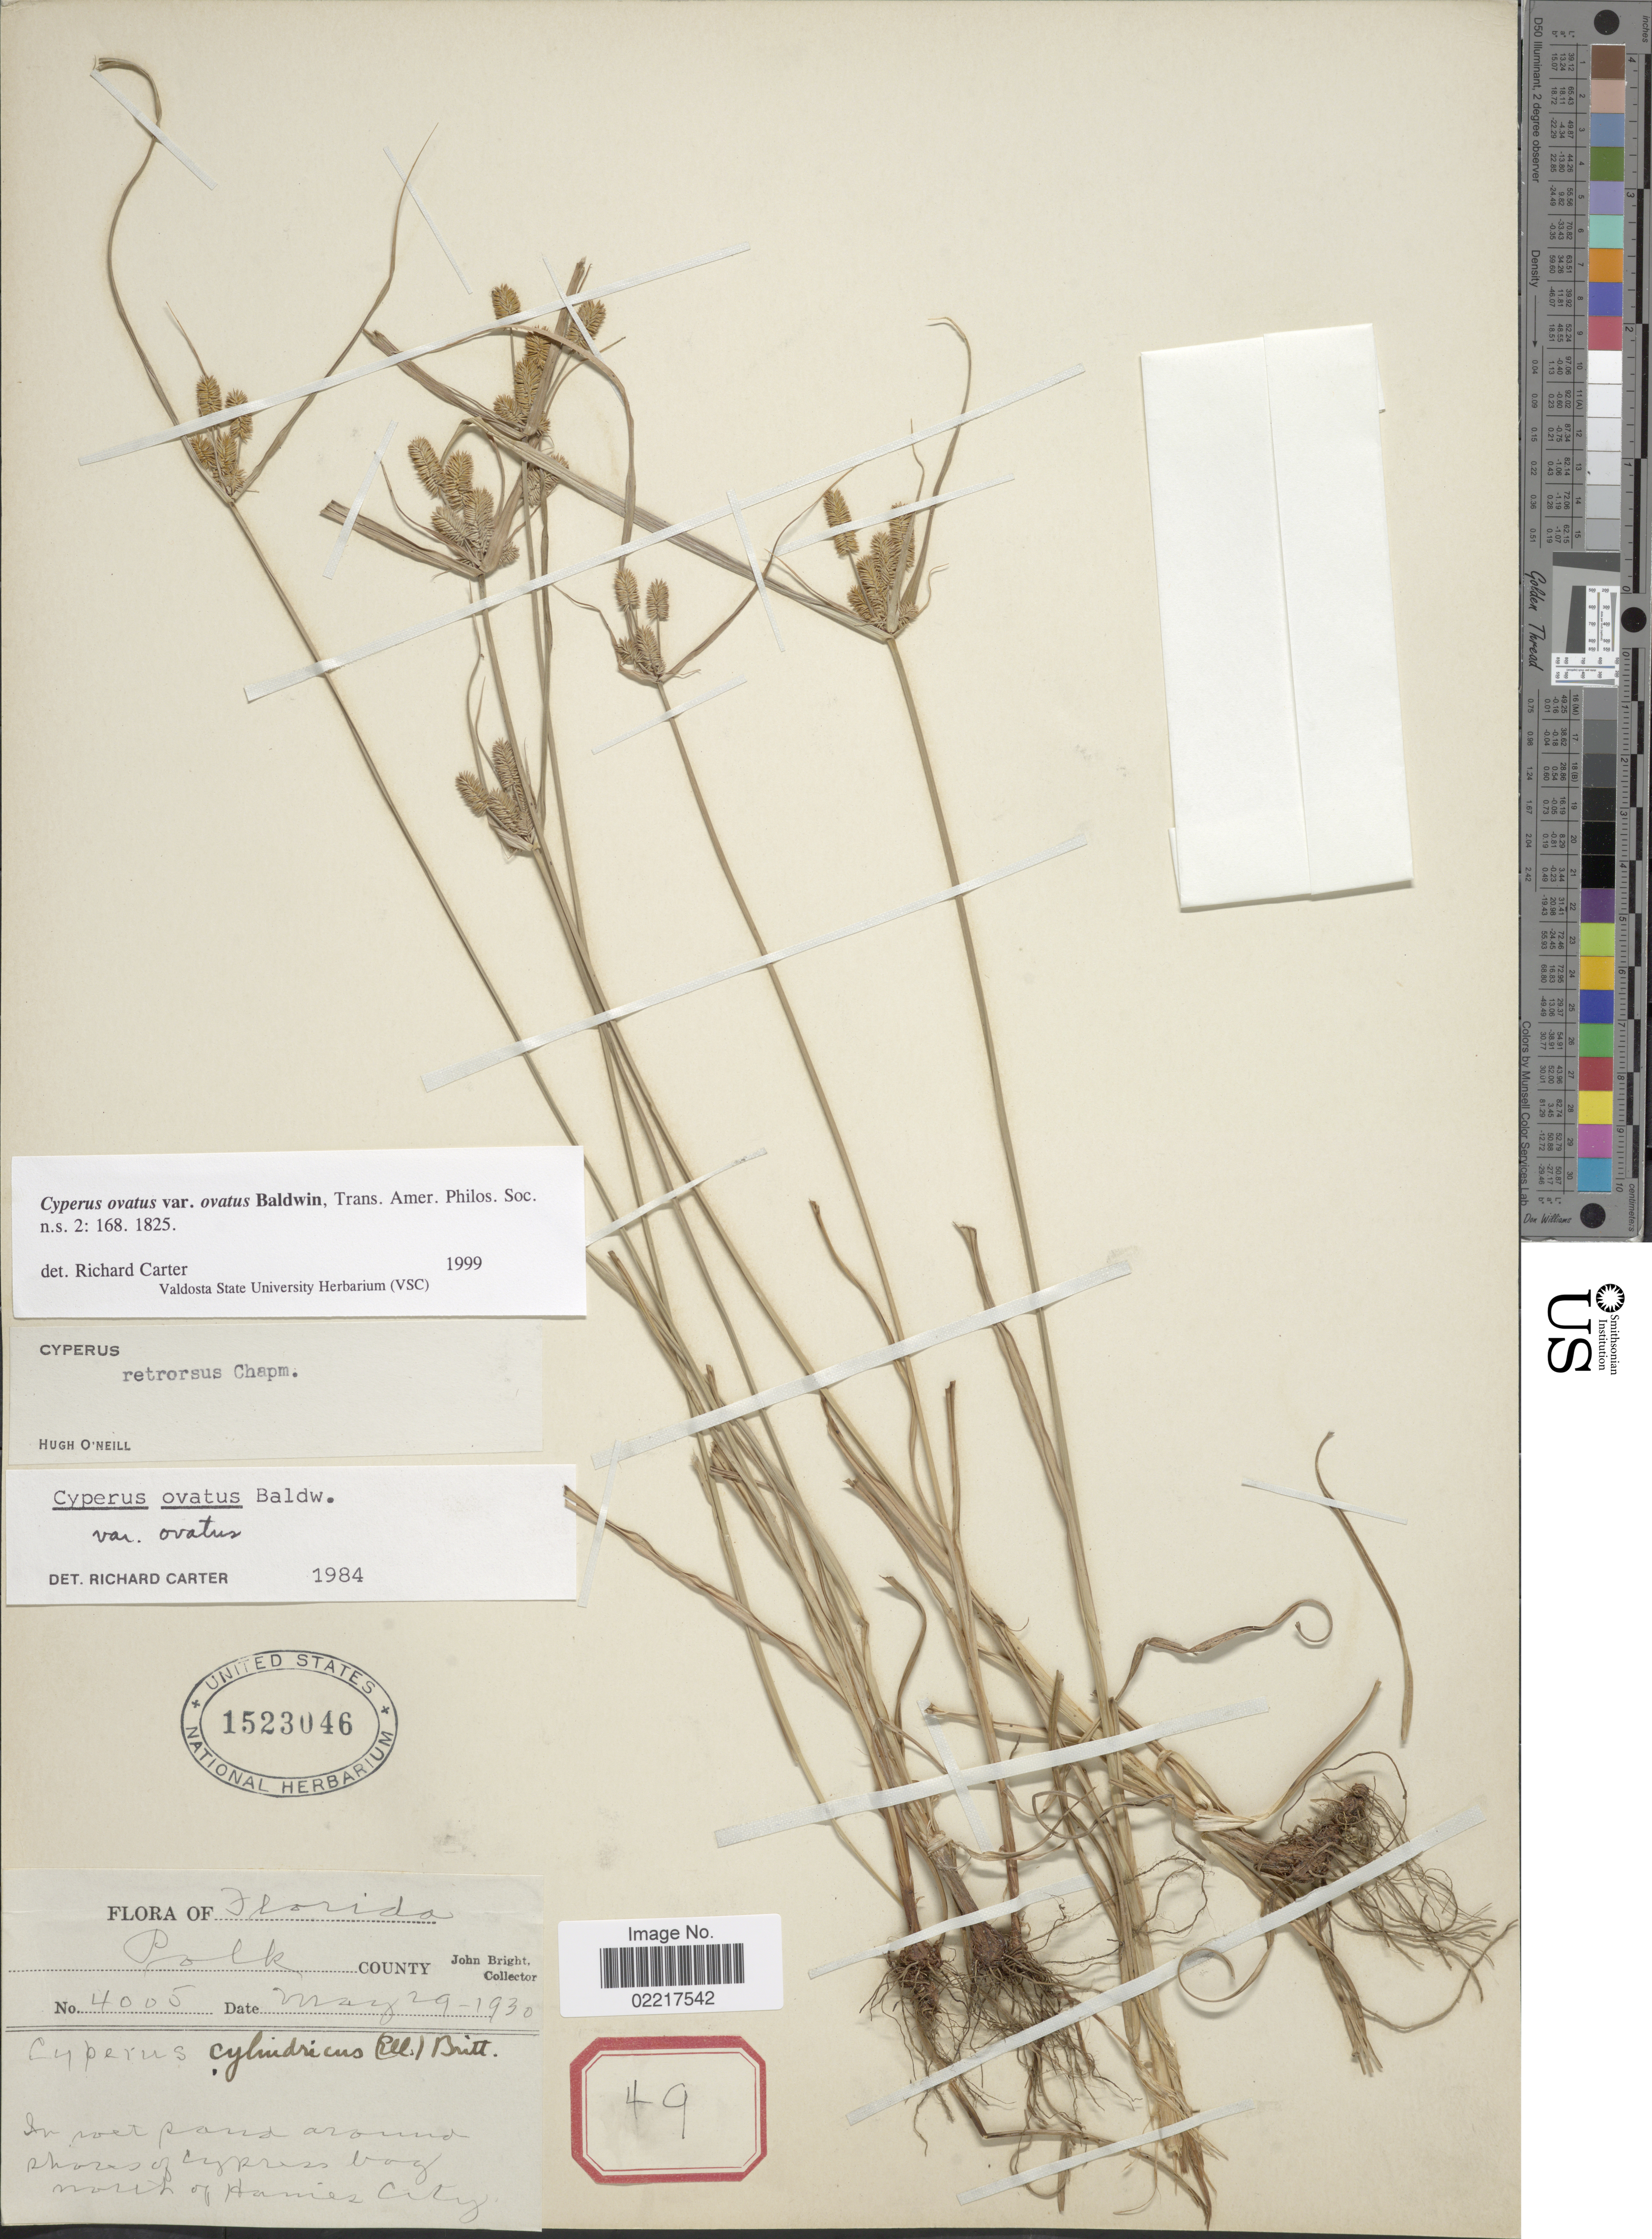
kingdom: Plantae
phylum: Tracheophyta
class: Liliopsida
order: Poales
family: Cyperaceae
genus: Cyperus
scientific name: Cyperus ovatus var. ovatus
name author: Baldwin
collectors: J. Bright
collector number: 4005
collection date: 1930-05-29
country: United States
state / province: Florida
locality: Polk County, In wet sand around shores of Cypress bog mouth of Hamies City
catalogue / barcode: US 1523046